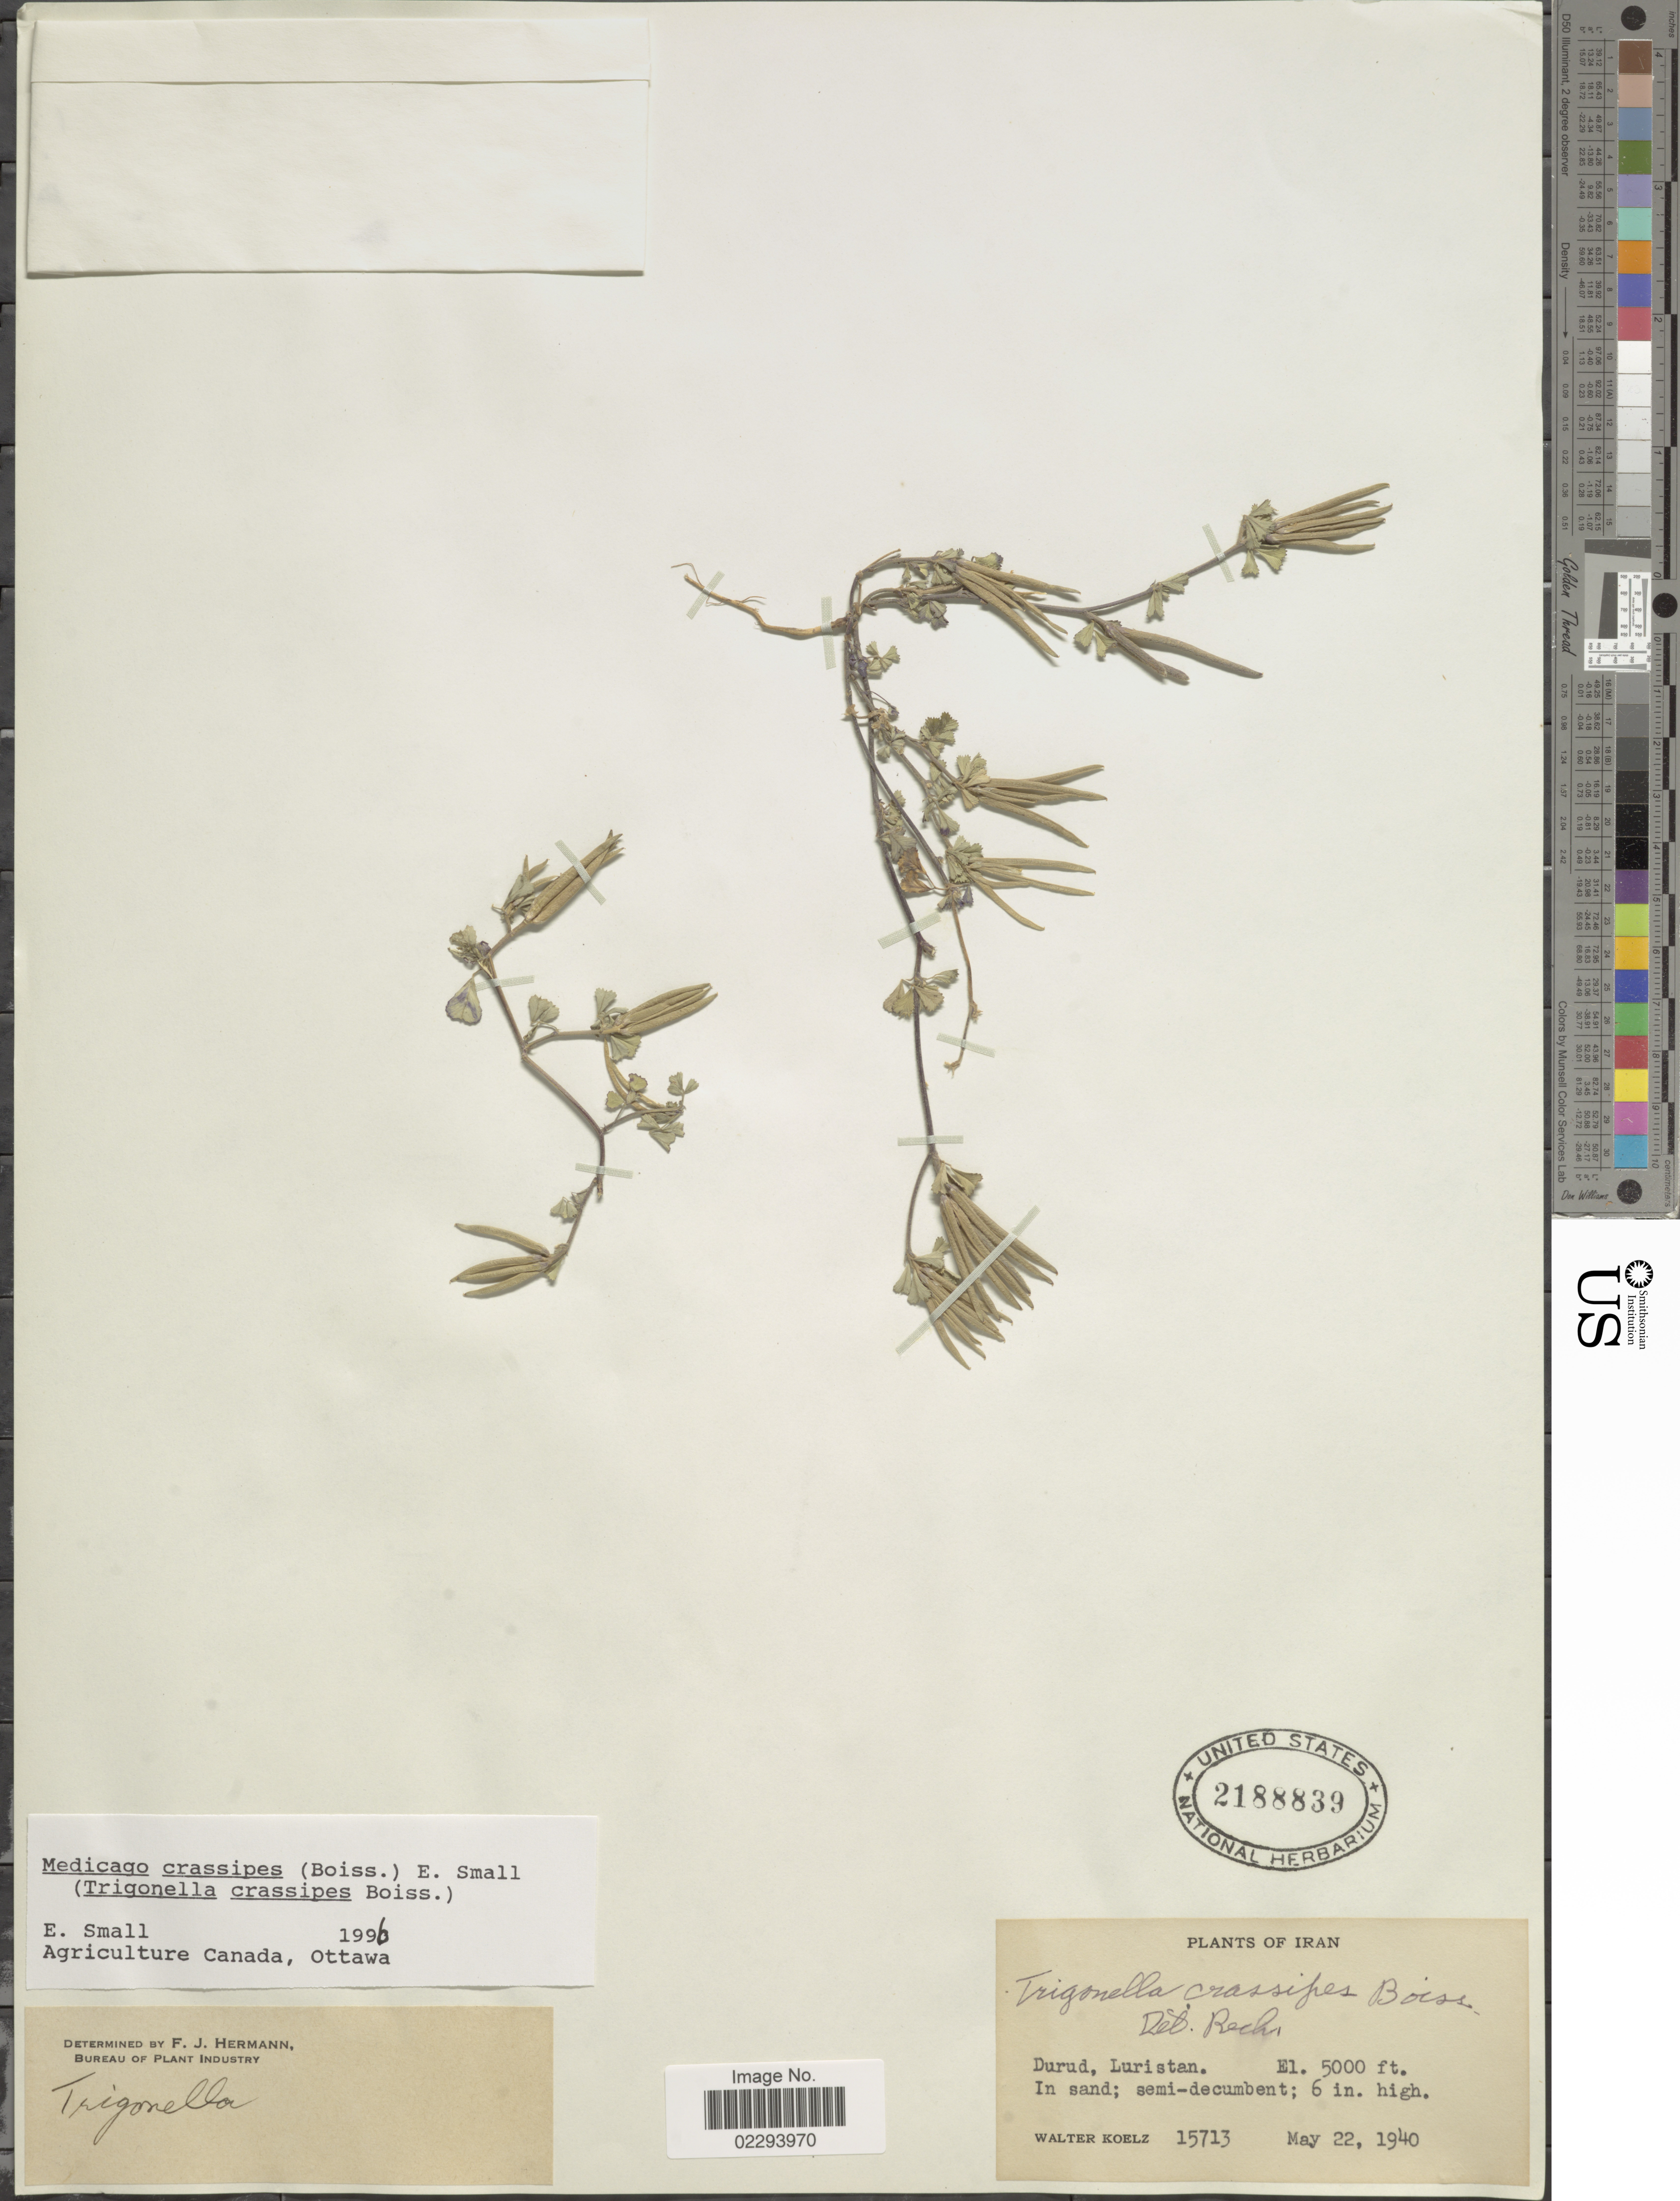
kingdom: Plantae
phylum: Tracheophyta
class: Magnoliopsida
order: Fabales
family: Fabaceae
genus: Medicago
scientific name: Medicago crassipes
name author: (Boiss.) Small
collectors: W. N. Koelz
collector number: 15713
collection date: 1940-05-22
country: Iran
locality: Iran, Durud, Luristan.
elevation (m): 1524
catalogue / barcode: US 2188839